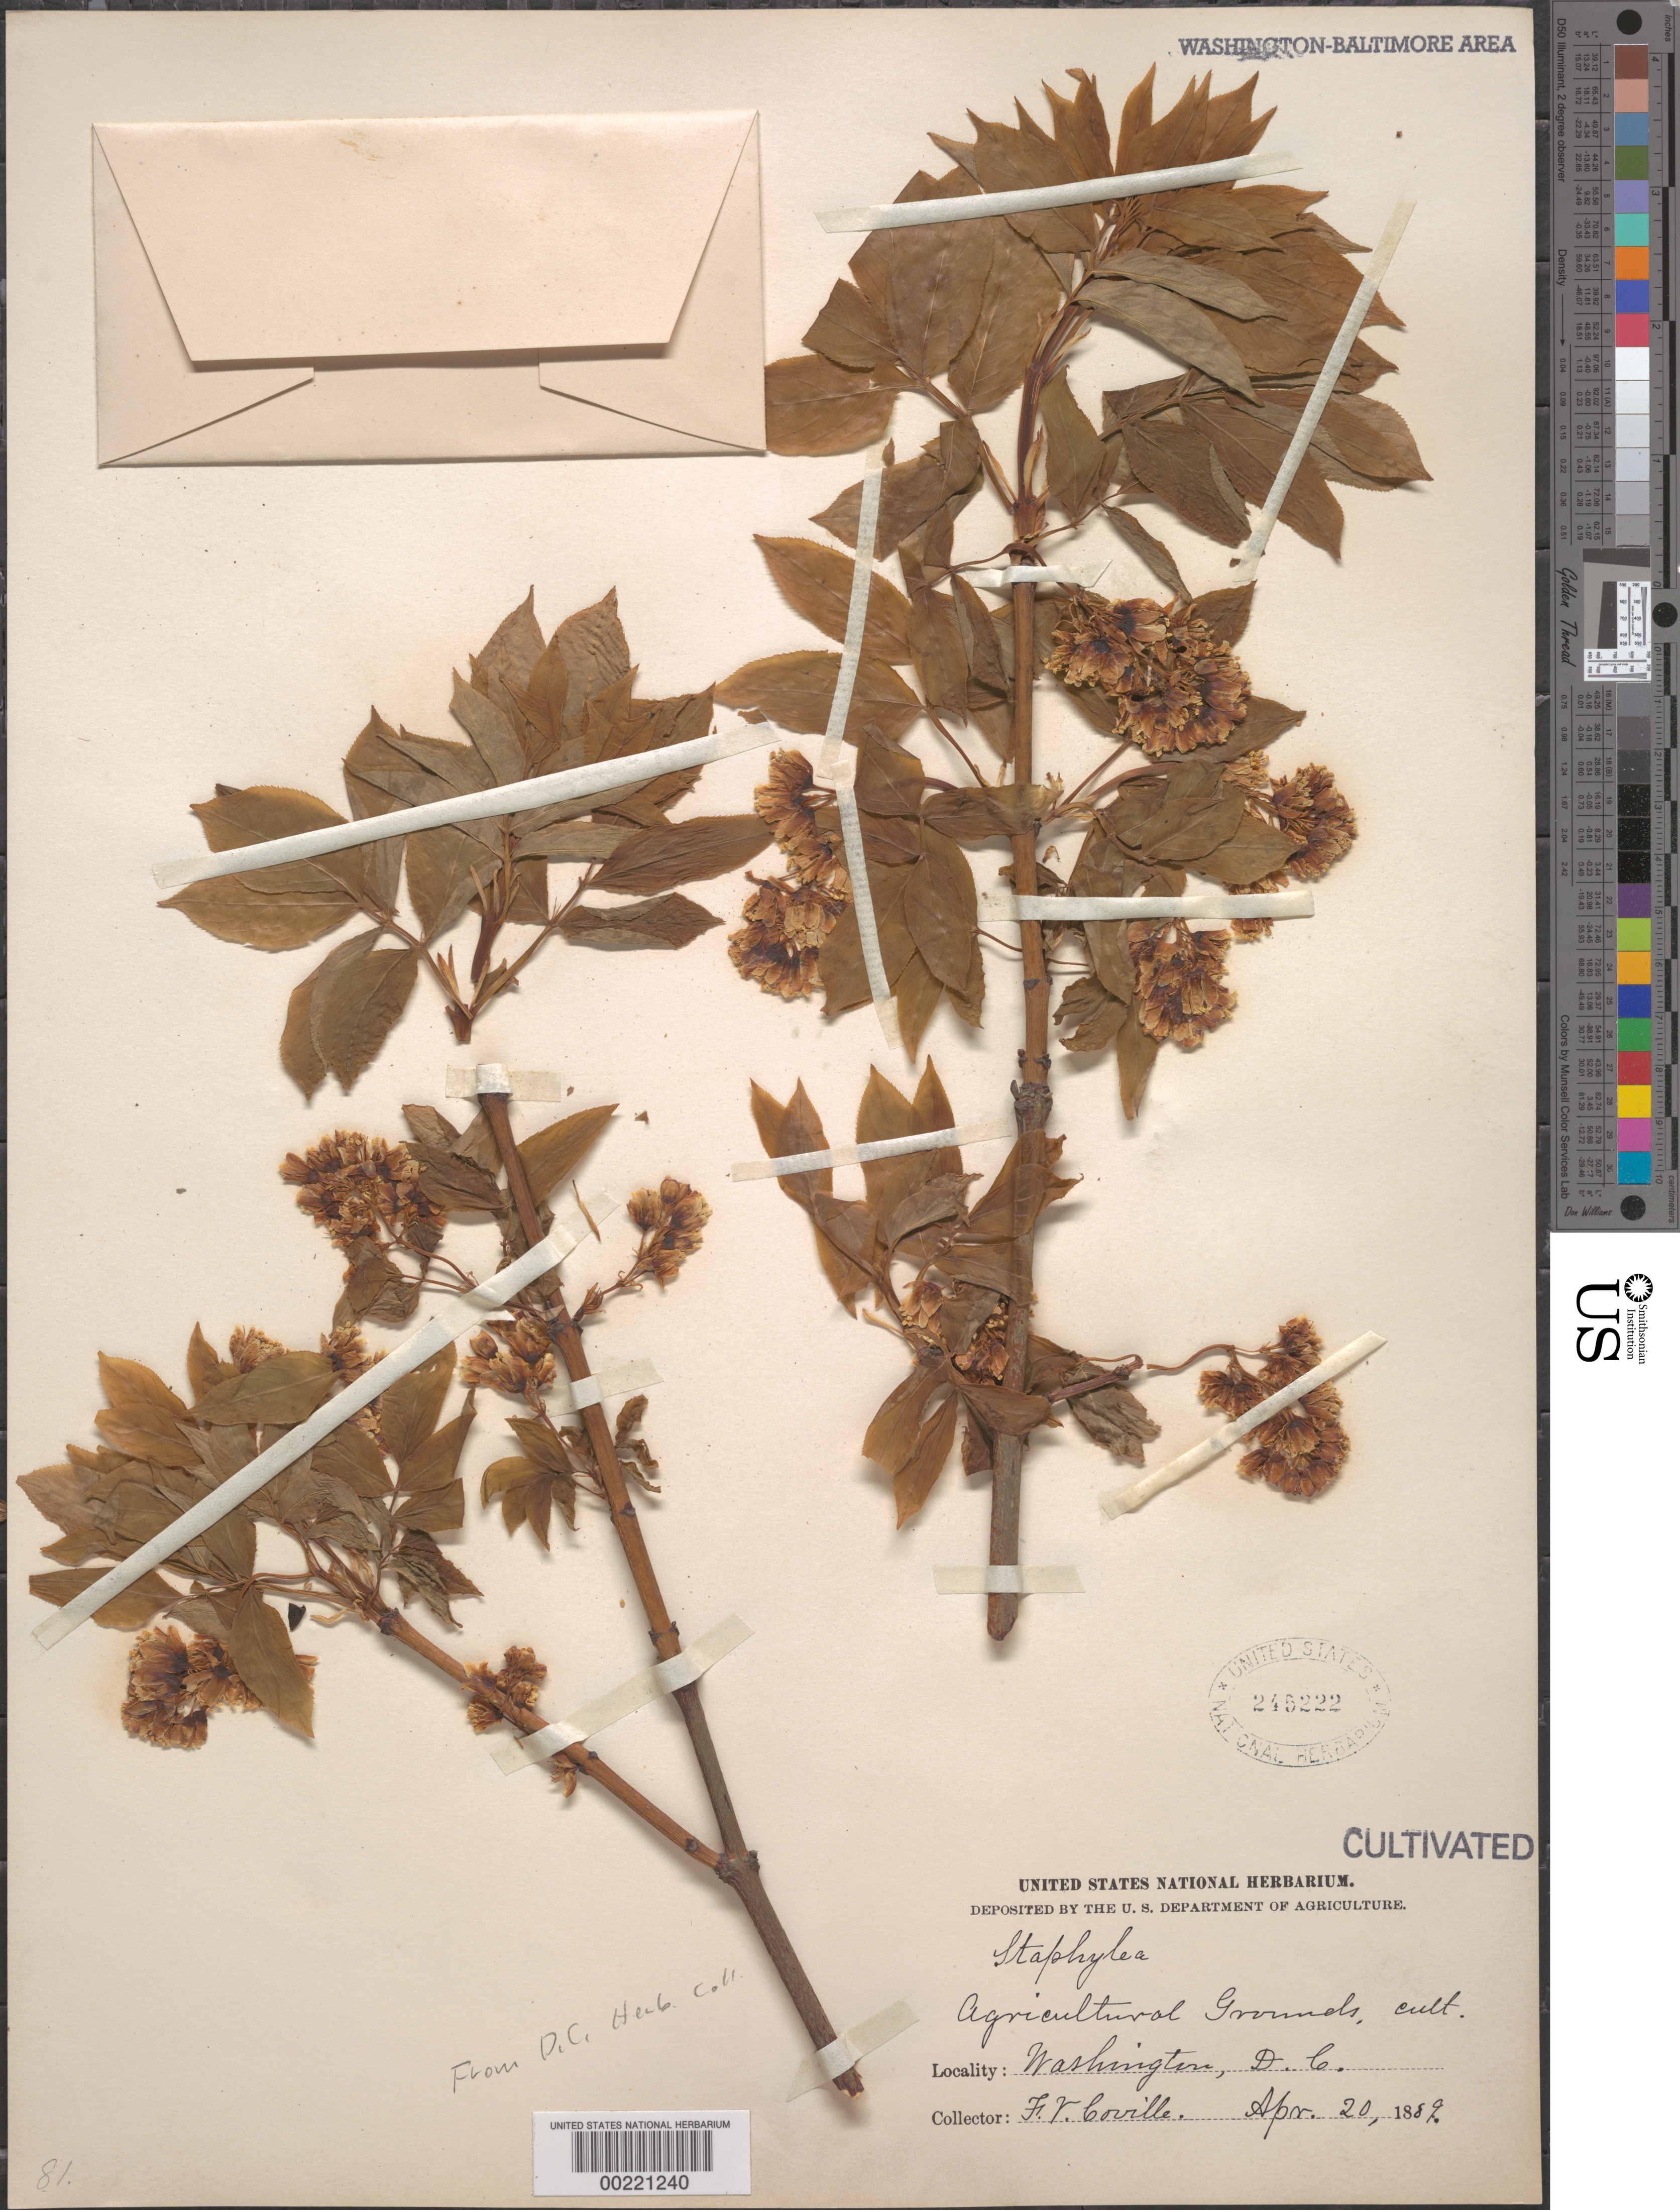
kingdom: Plantae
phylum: Tracheophyta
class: Magnoliopsida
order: Crossosomatales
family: Staphyleaceae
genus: Staphylea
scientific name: Staphylea sp.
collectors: F. V. Coville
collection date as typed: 20 Apr 1889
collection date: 1889-04-20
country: United States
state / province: District of Columbia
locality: Department of Agriculture grounds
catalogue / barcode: US 245222